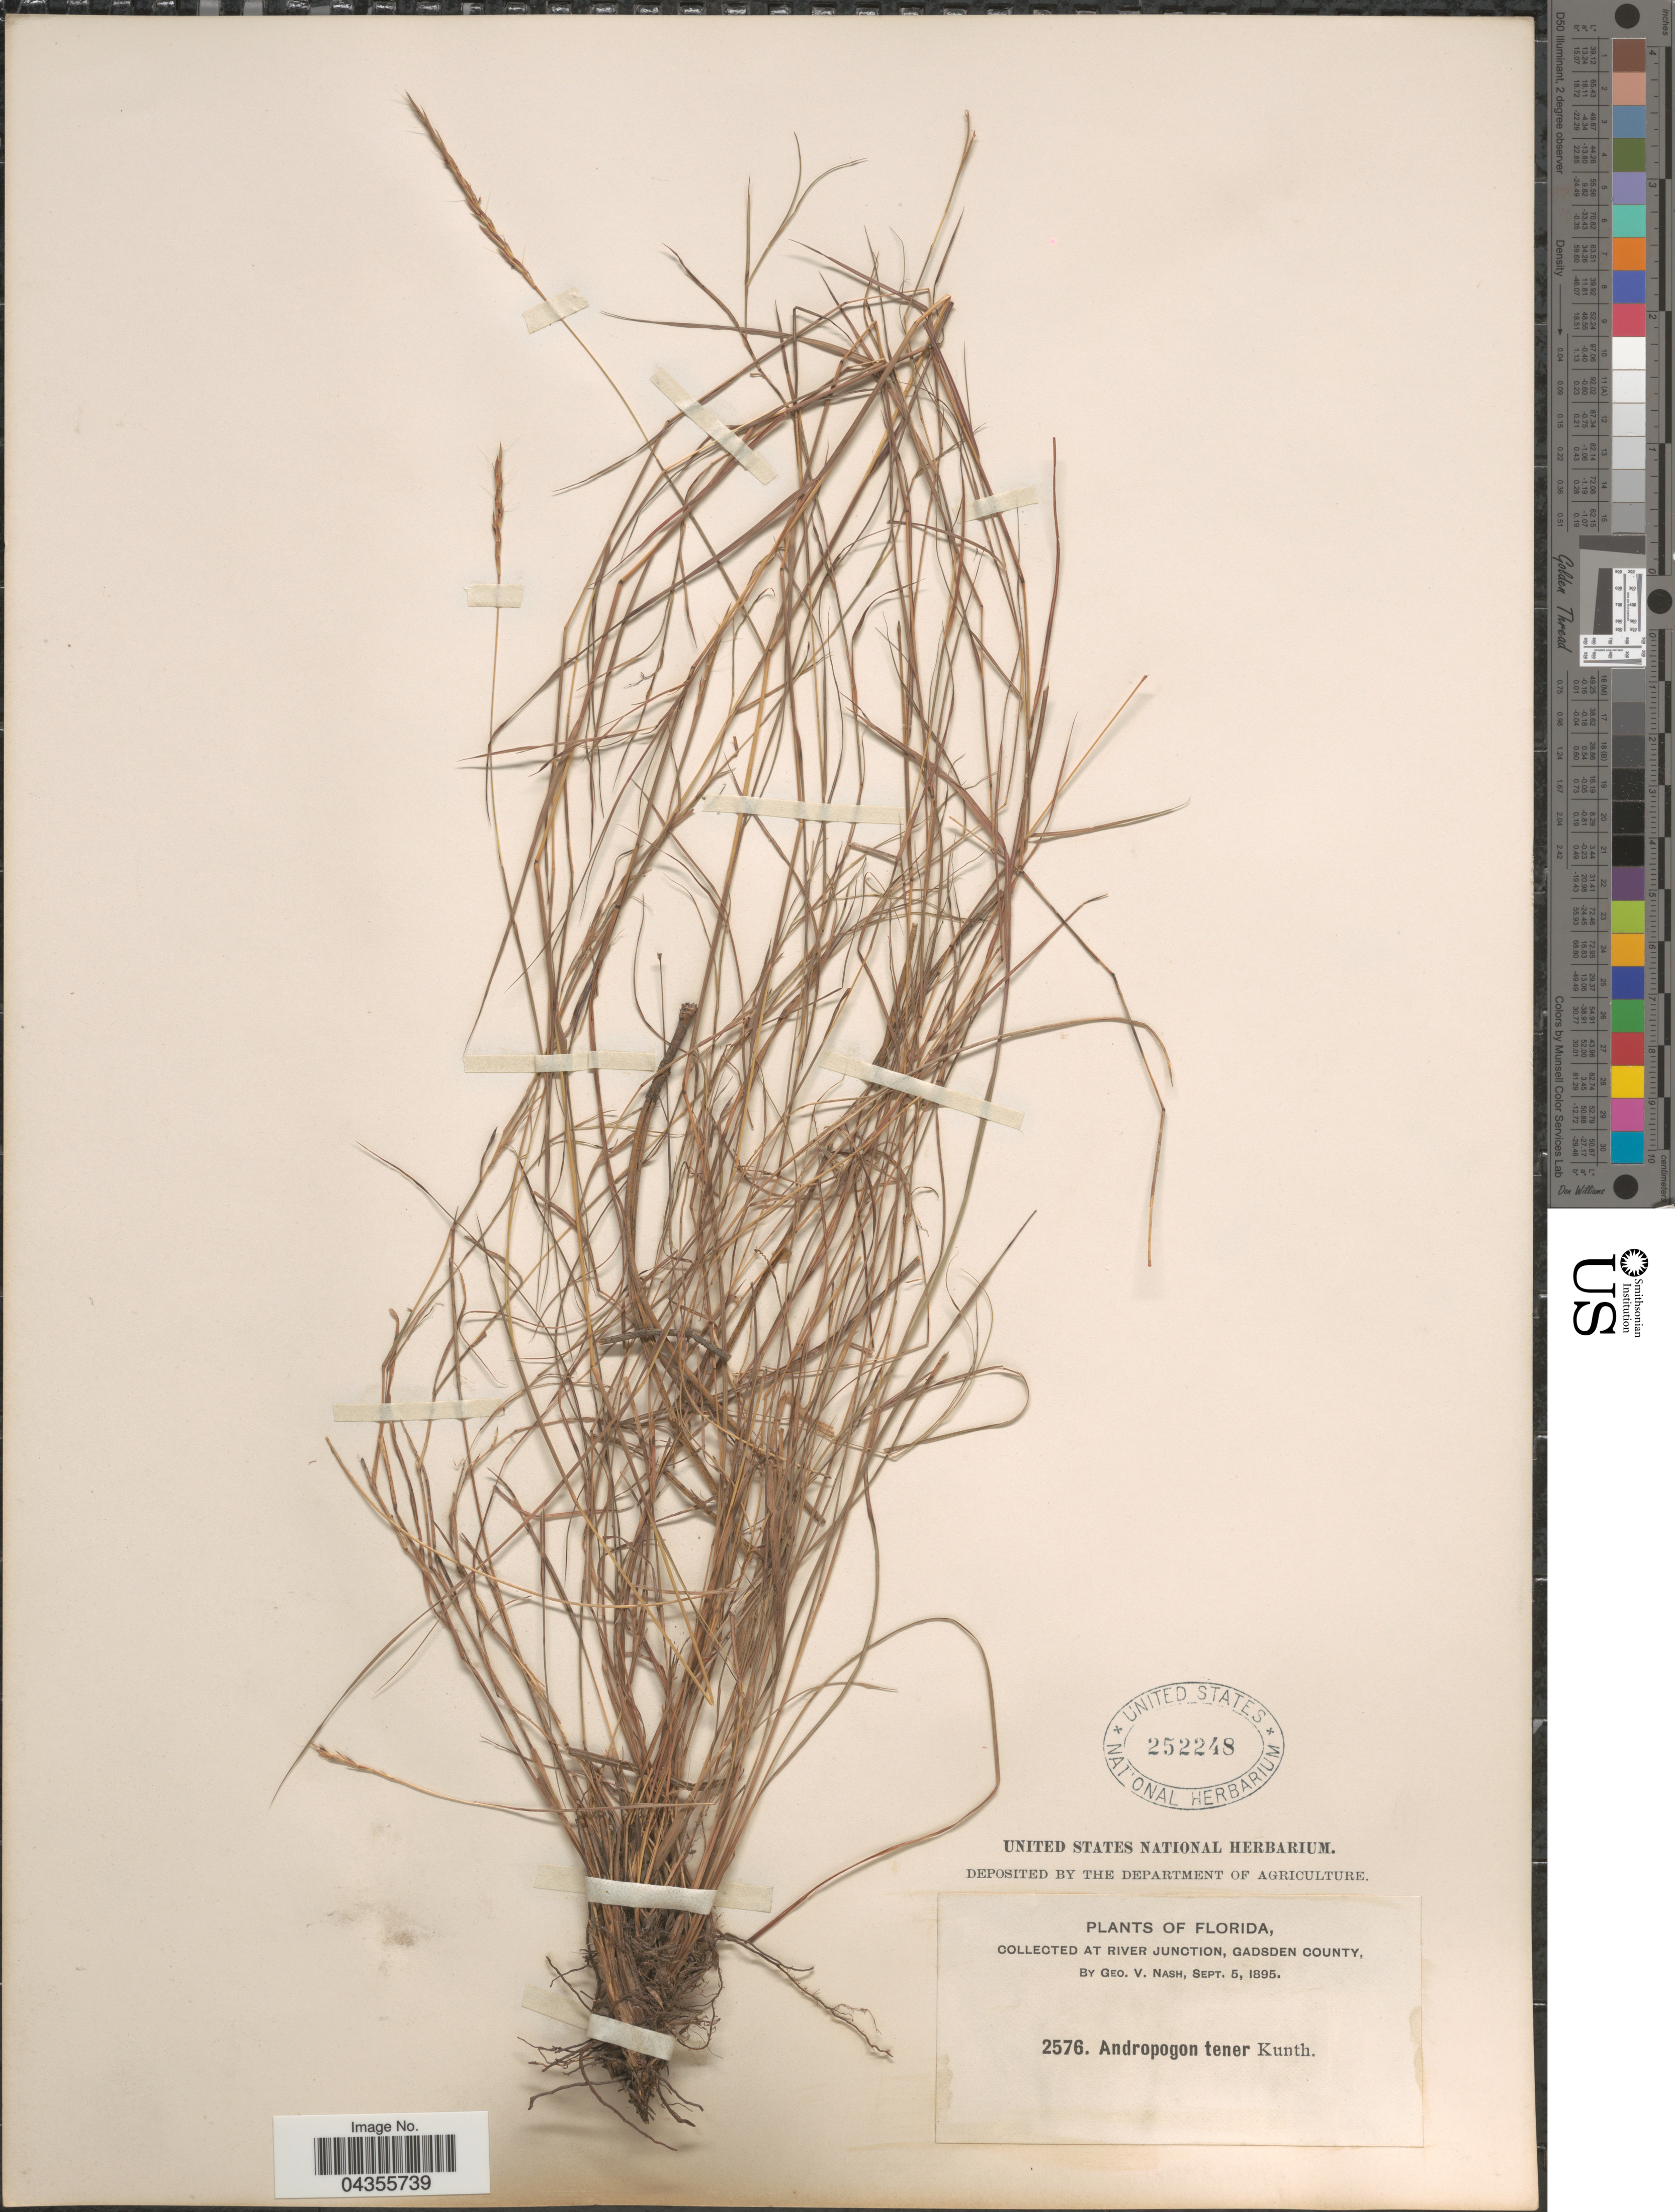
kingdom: Plantae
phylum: Tracheophyta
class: Liliopsida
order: Poales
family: Poaceae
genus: Schizachyrium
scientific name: Schizachyrium tenerum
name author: Nees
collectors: G. V. Nash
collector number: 2576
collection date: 1895-09-05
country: United States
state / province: Florida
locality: At river junction, Gadsden County.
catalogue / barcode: US 252248